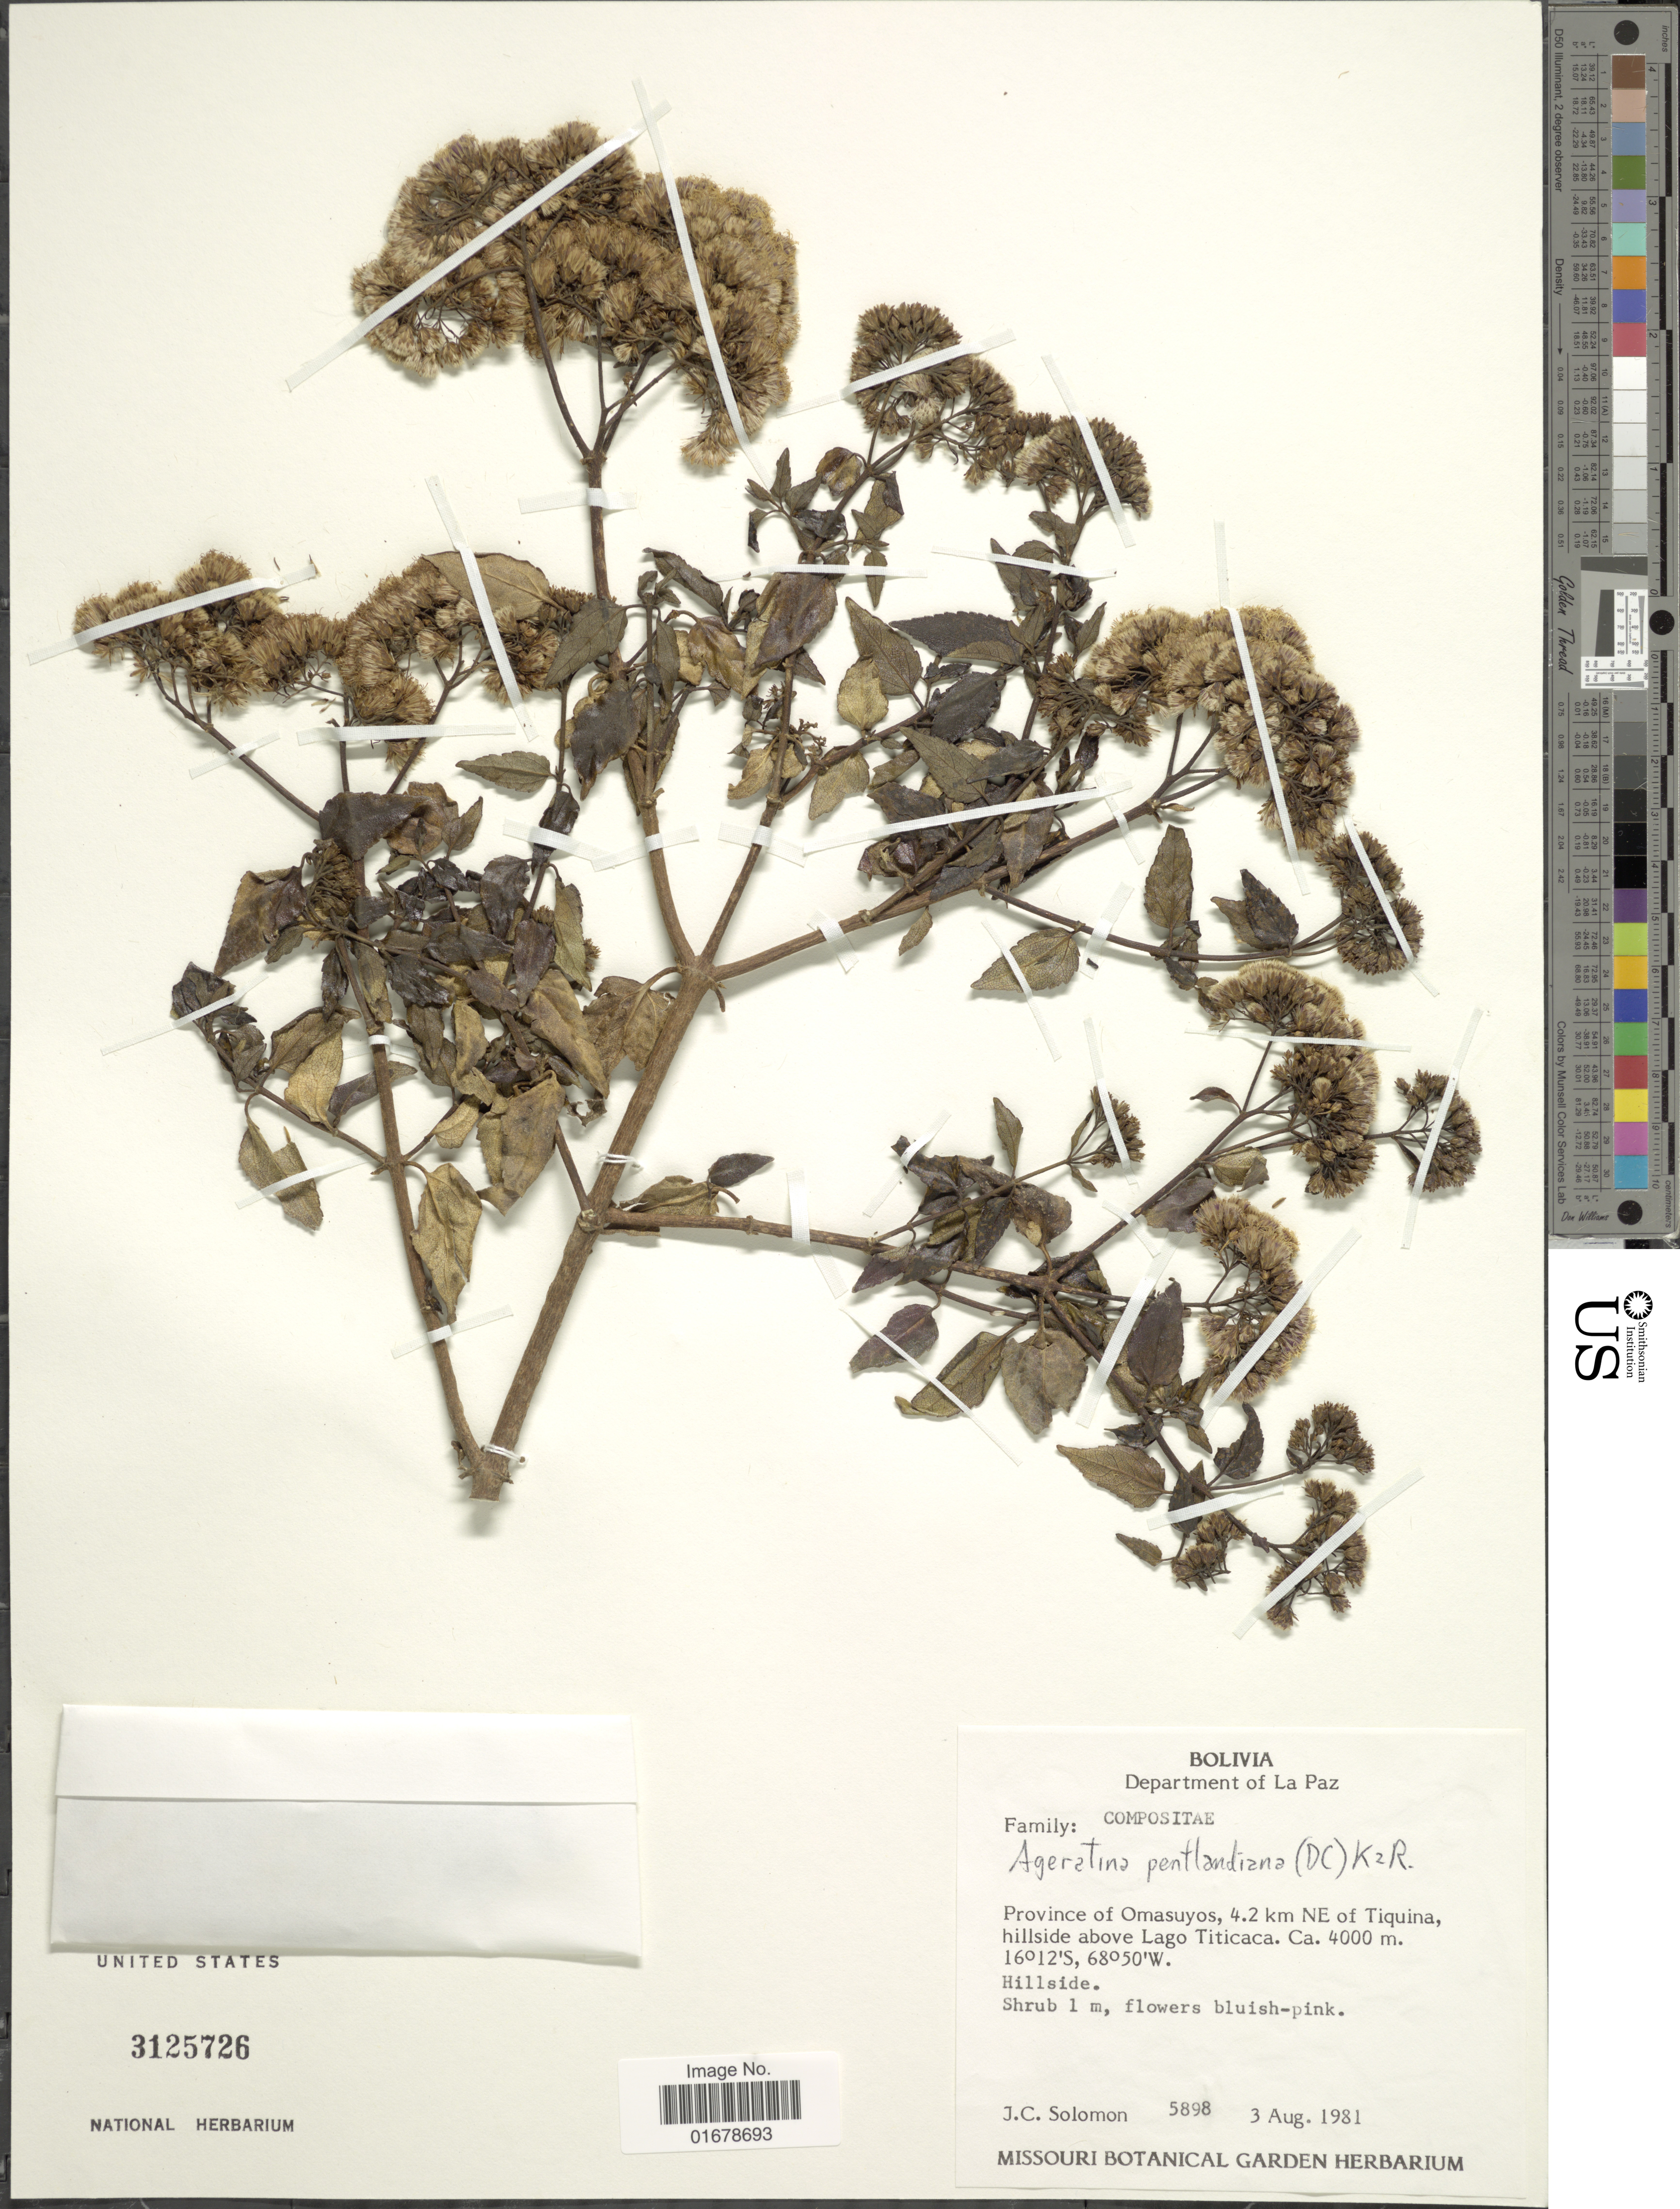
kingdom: Plantae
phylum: Tracheophyta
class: Magnoliopsida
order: Asterales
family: Asteraceae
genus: Ageratina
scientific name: Ageratina pentlandiana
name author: (DC.) R.M. King & H. Rob.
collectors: J. C. Solomon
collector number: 5898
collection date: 1981-08-03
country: Bolivia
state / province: La Paz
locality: Department of La Paz, Province of Omasuyos, 4.2 km N. E. of Tiquina, hillside above Lago Titicaca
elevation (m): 4000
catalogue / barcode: US 3125726